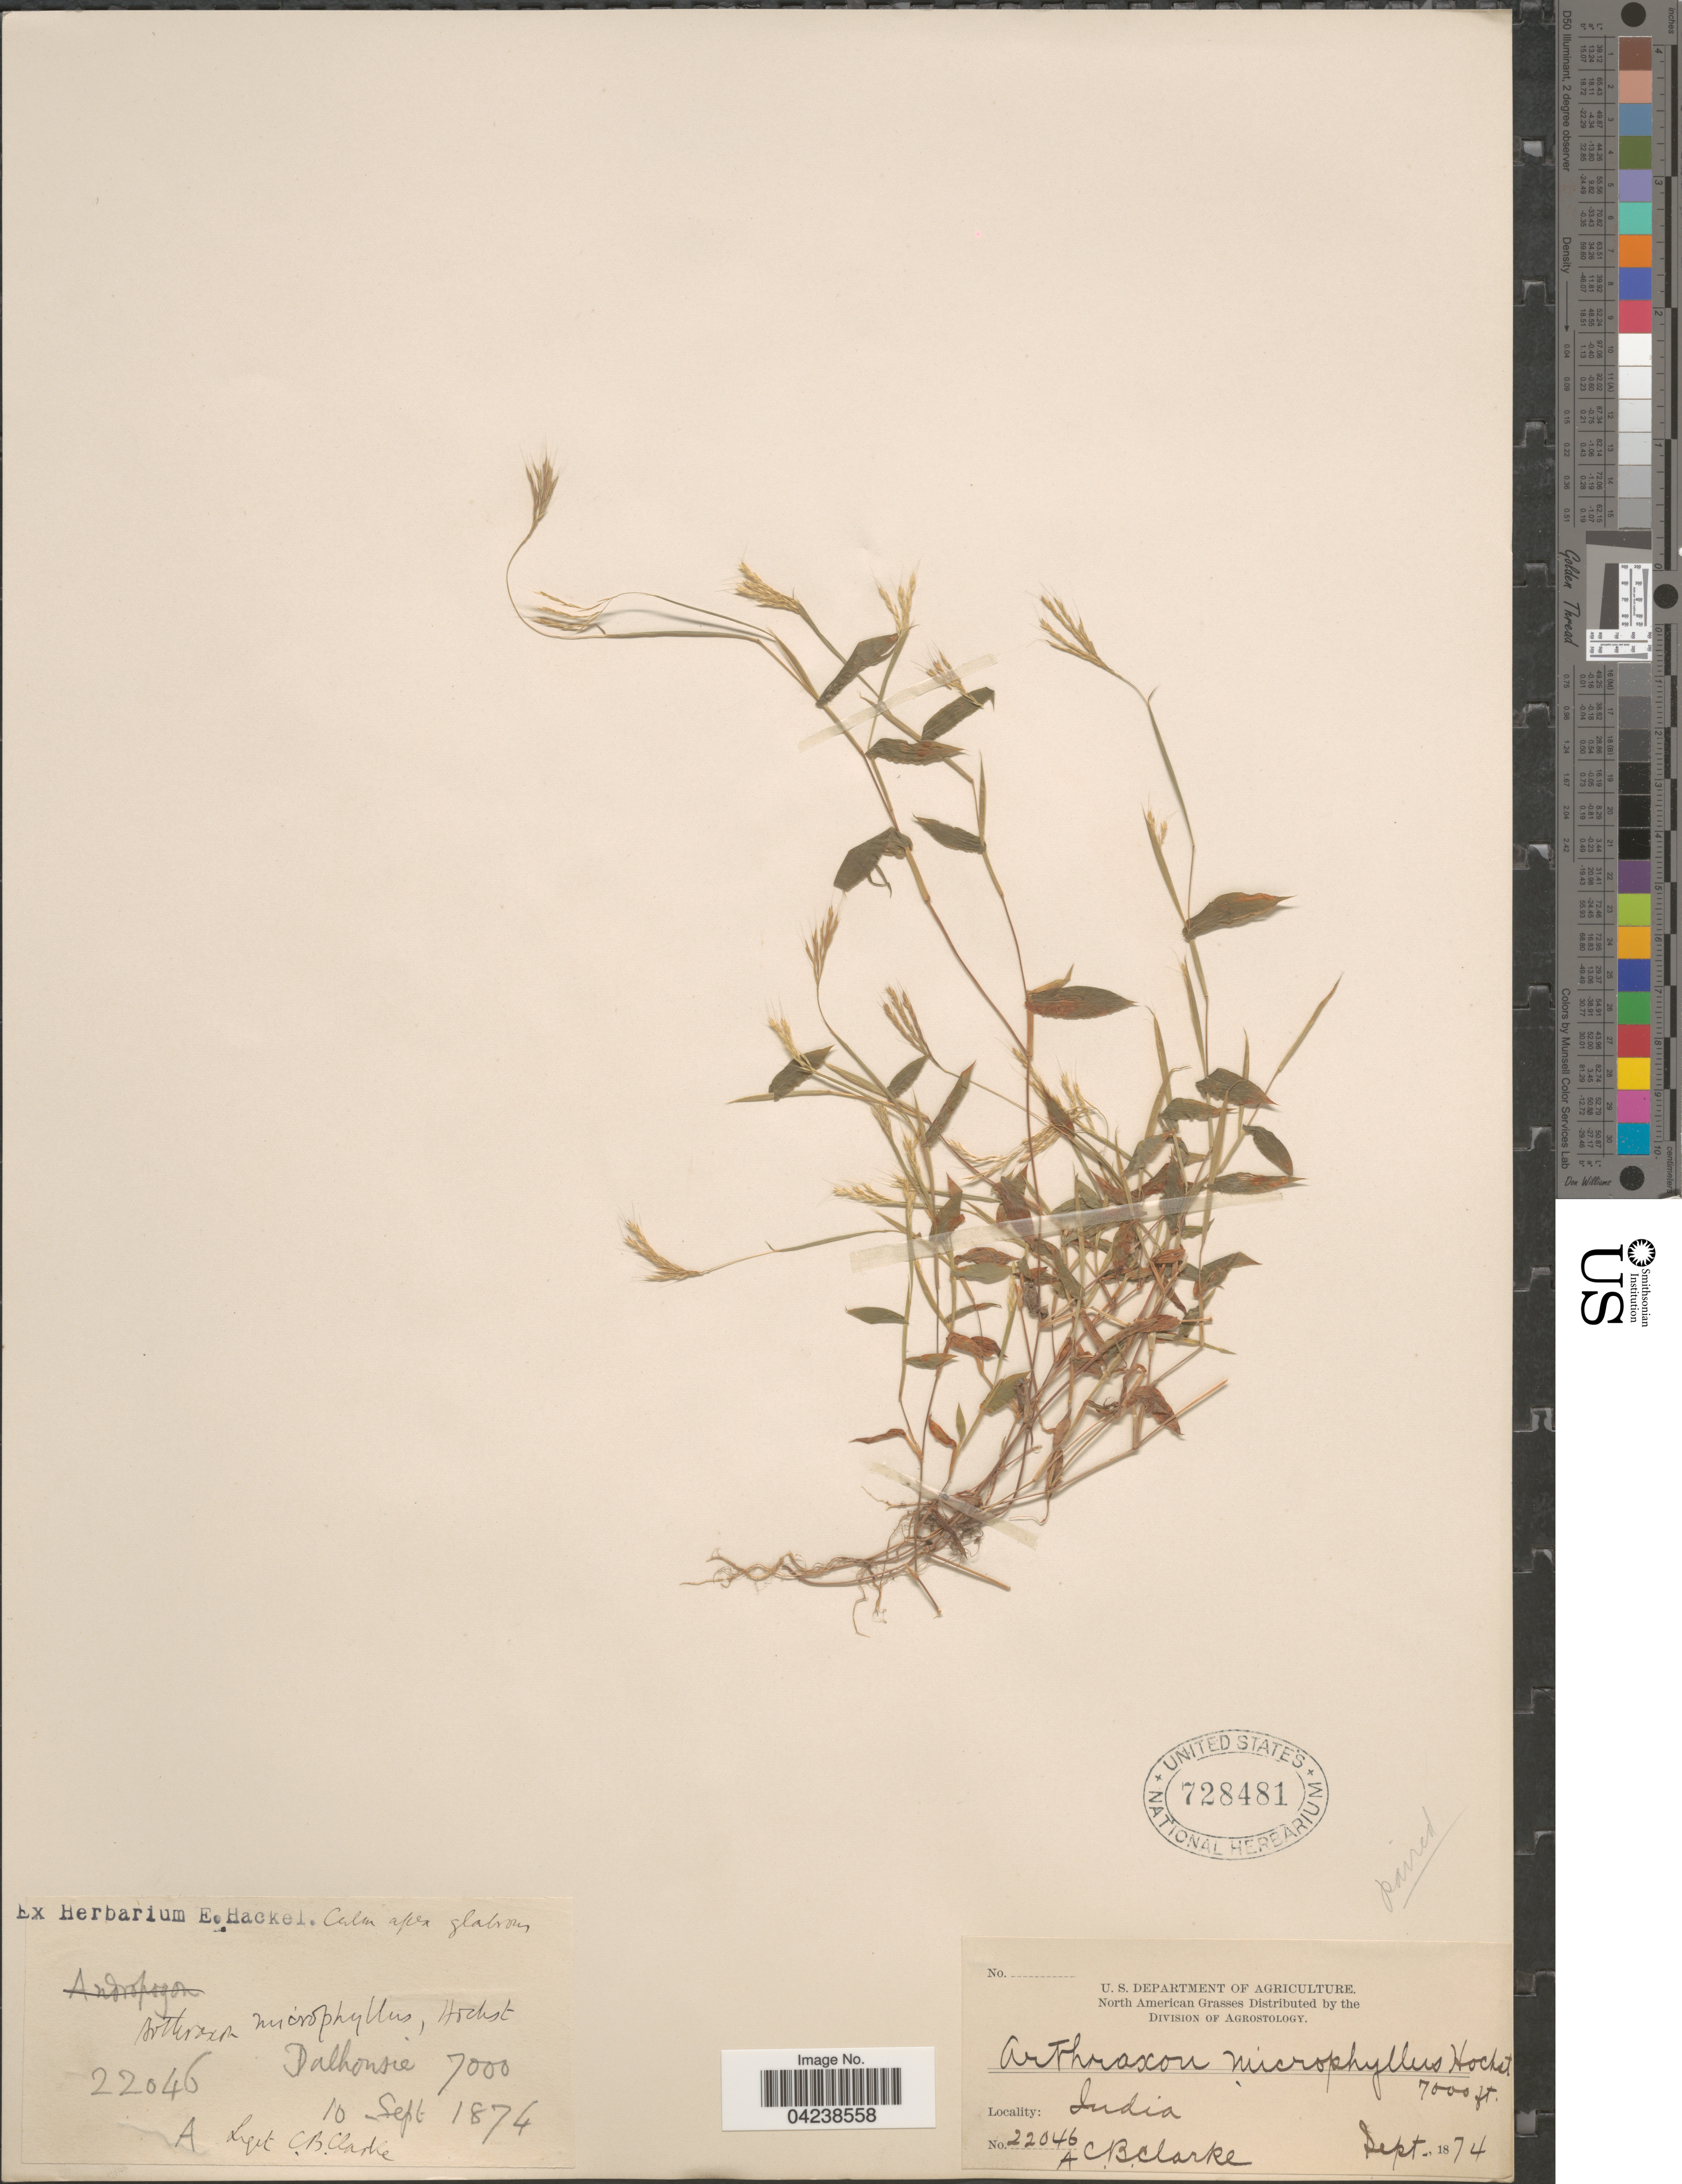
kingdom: Plantae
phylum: Tracheophyta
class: Liliopsida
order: Poales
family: Poaceae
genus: Arthraxon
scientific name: Arthraxon lancifolius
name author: (Trin.) Hochst.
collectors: C. B. Clarke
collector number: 22046A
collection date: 1874-09-10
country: India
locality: Dalhousie.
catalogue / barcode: US 728481